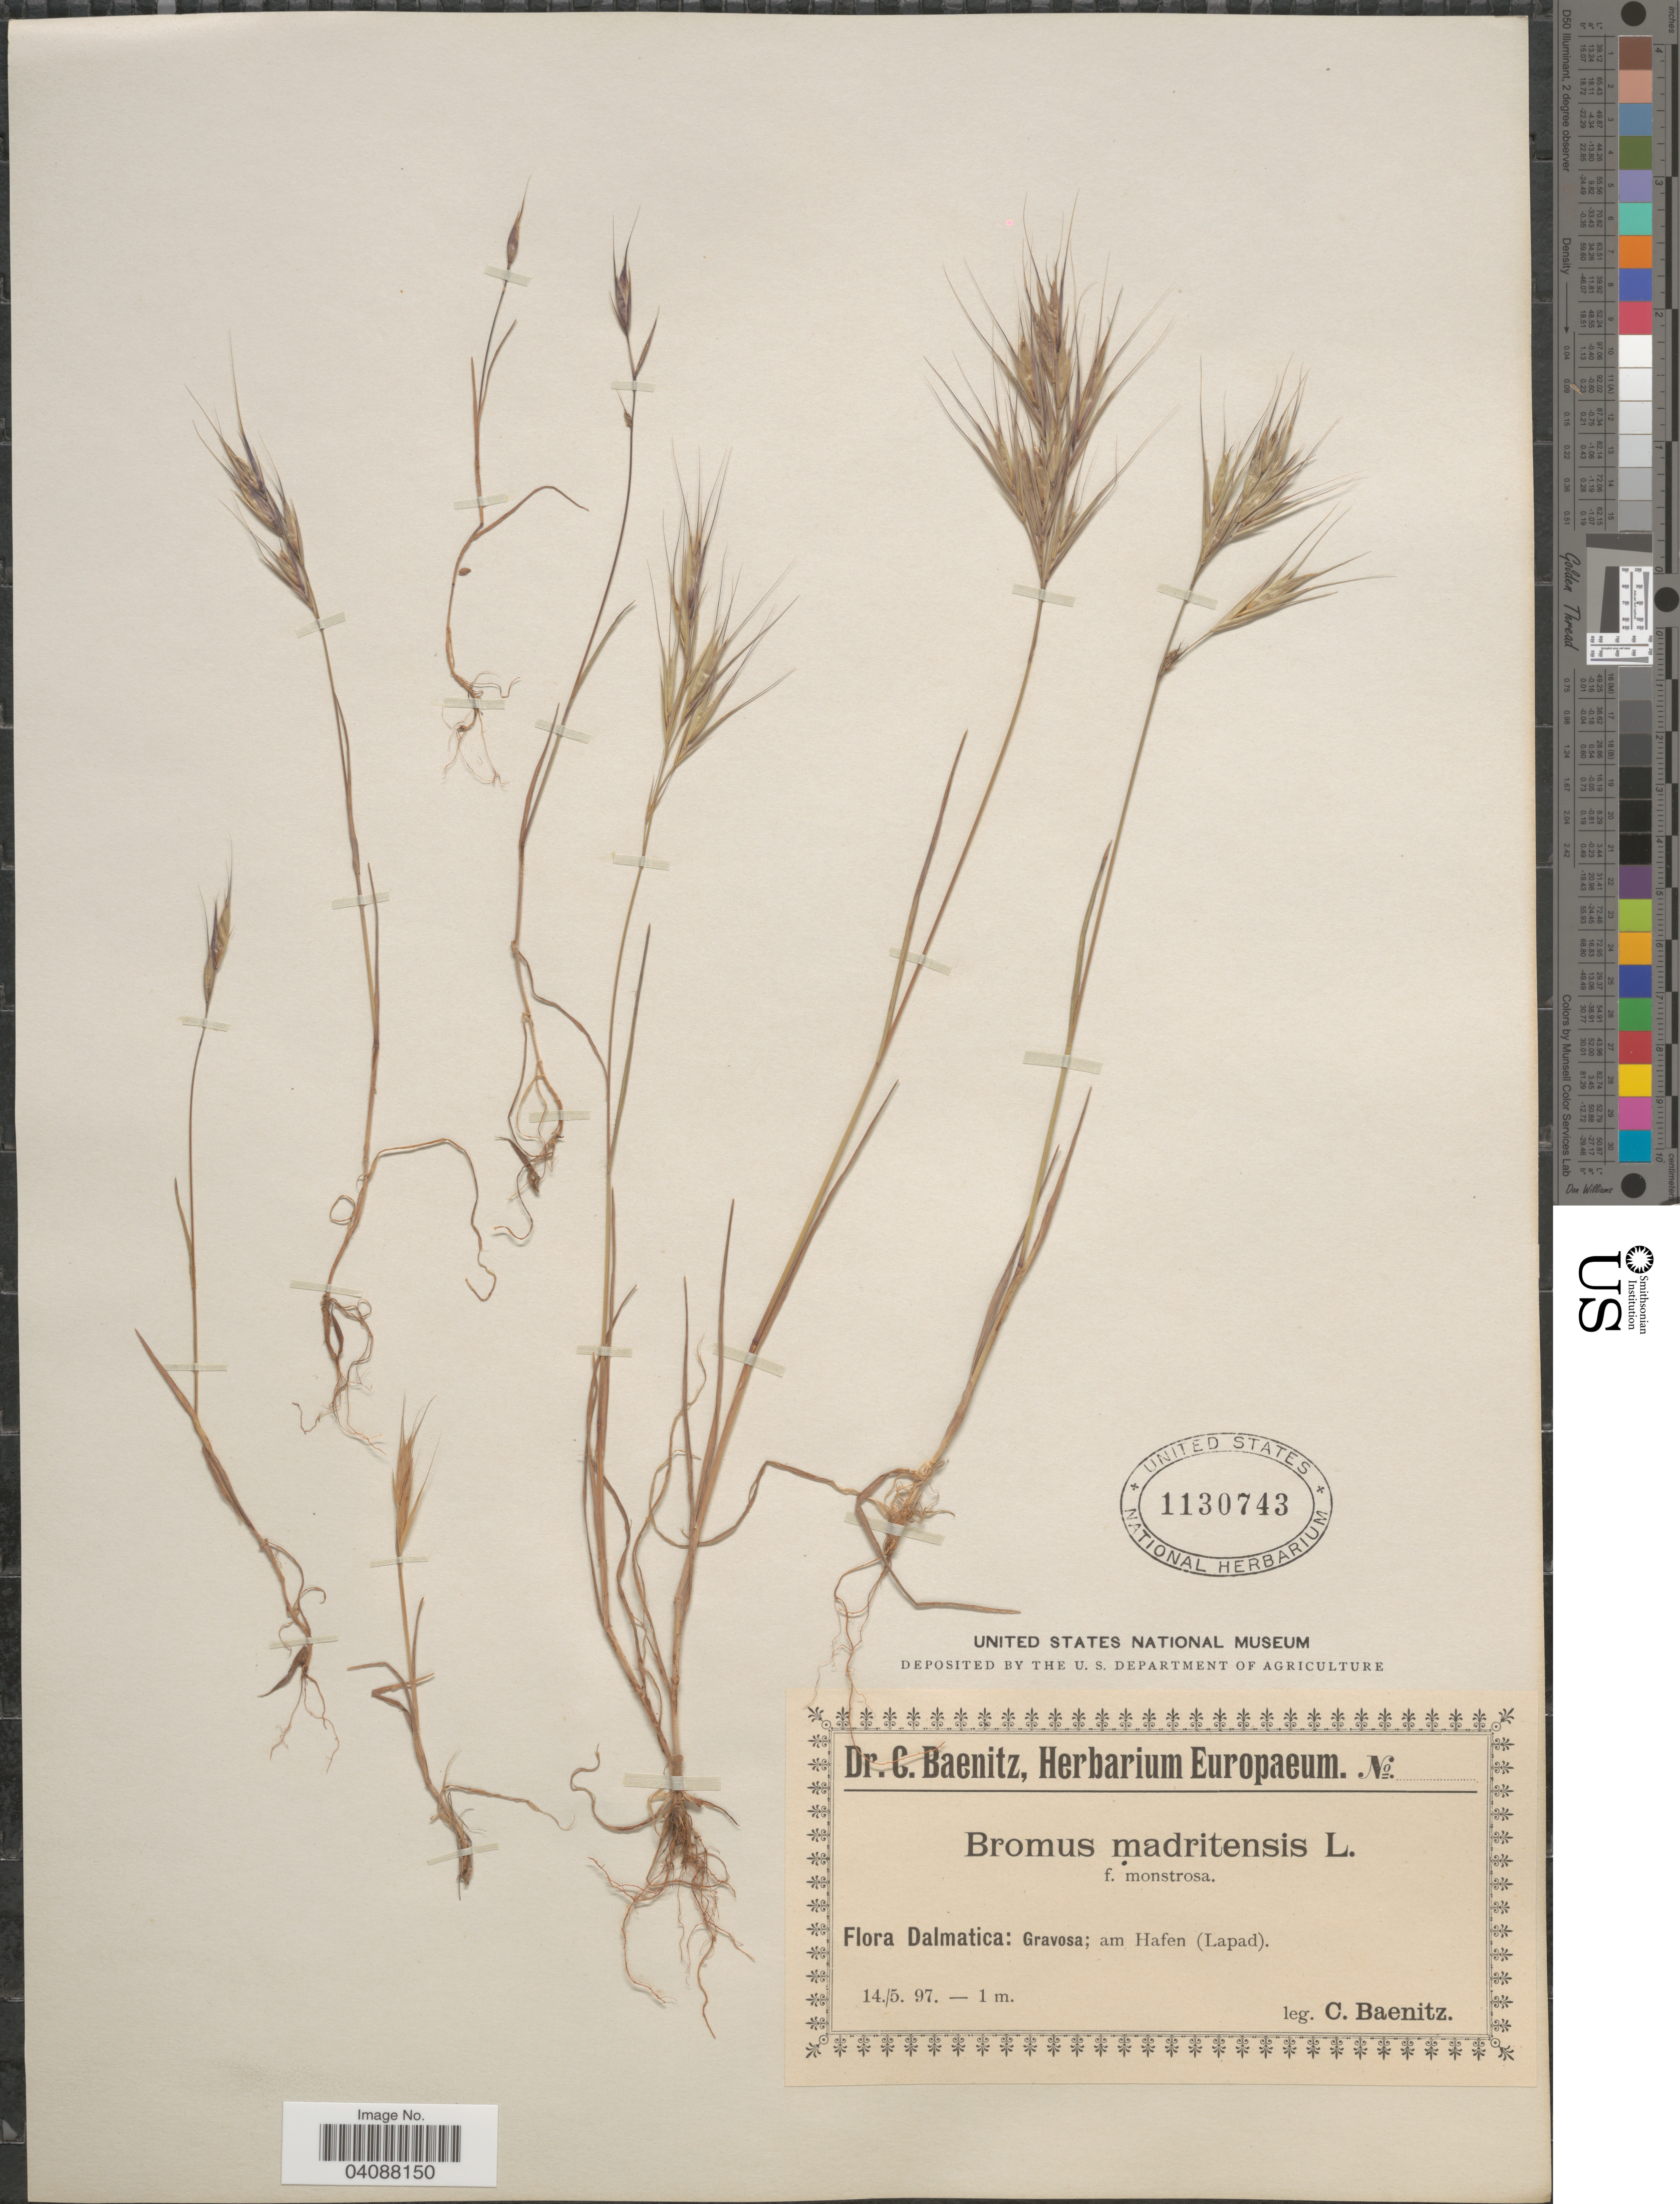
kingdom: Plantae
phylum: Tracheophyta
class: Liliopsida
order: Poales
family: Poaceae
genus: Bromus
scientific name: Bromus madritensis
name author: L.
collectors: C. G. Baenitz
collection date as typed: Transcribed d/m/y: 14/5/97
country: Croatia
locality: Dalmatica: Gravosa; am Hafen (Lapad).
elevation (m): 1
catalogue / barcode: US 1130743